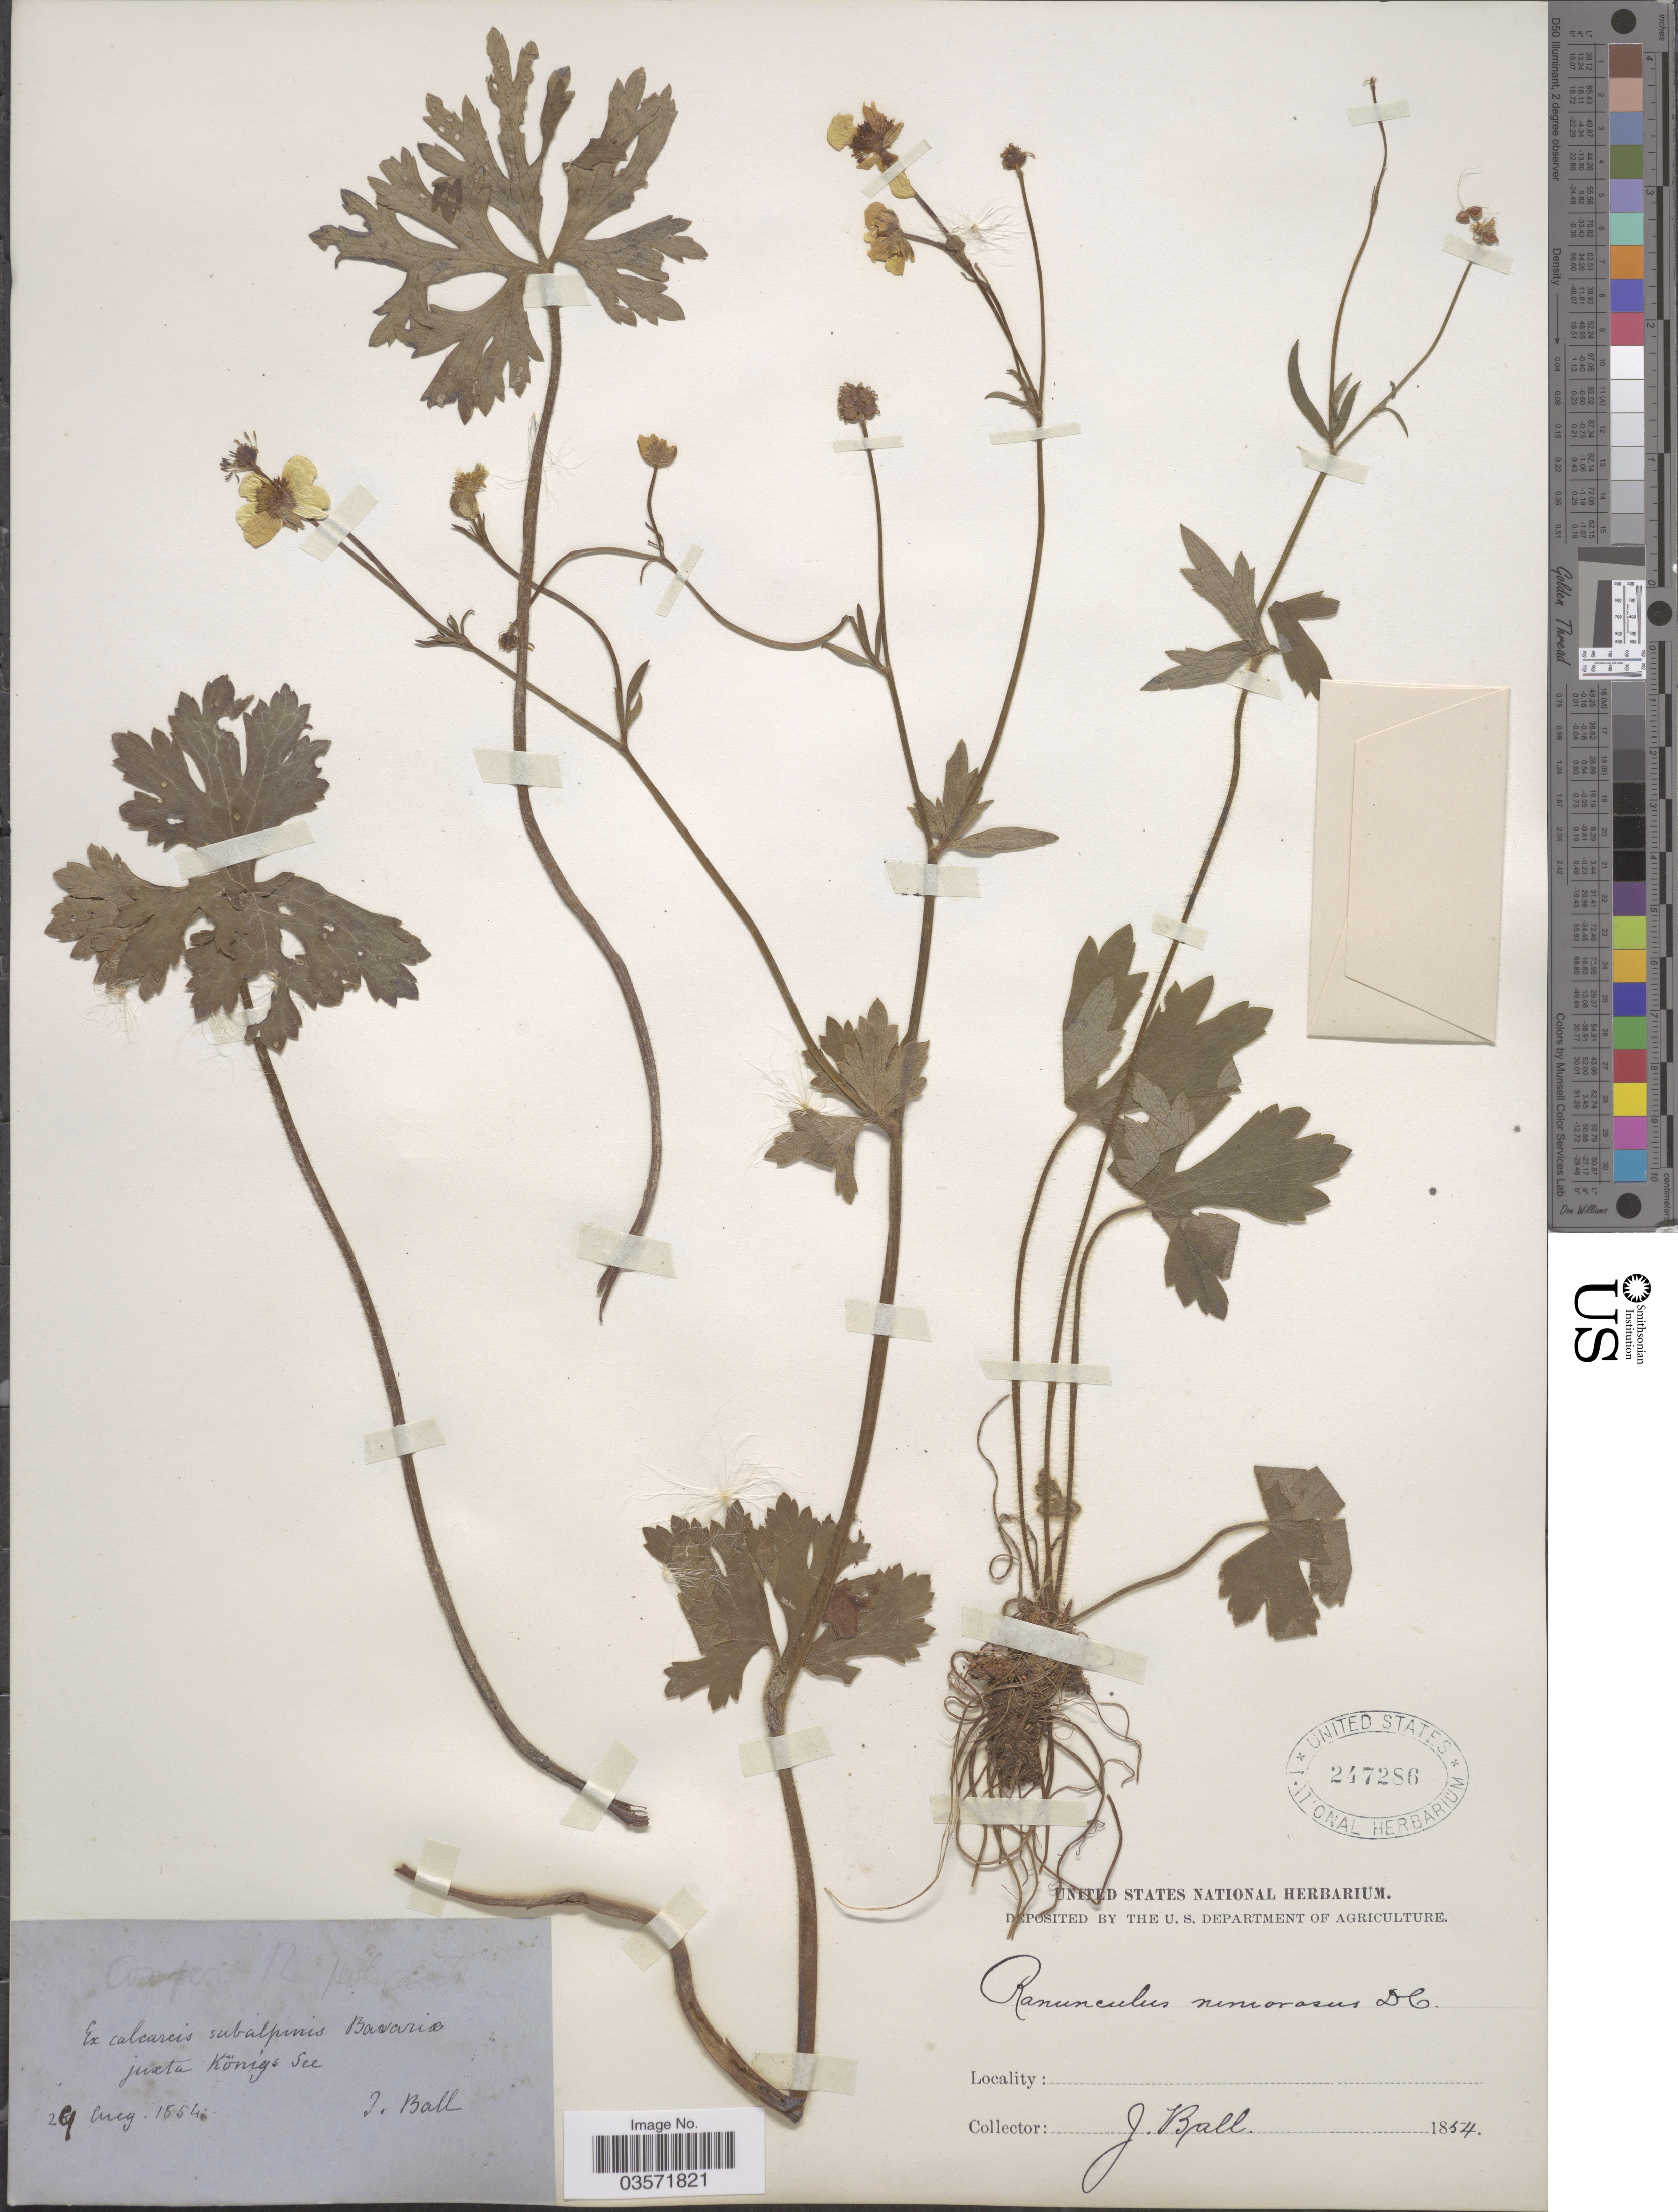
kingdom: Plantae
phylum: Tracheophyta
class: Magnoliopsida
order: Ranunculales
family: Ranunculaceae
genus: Ranunculus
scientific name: Ranunculus nemorosus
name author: DC.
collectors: J. Ball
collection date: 1854-08-29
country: Germany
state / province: Bayern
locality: Ex calcareis subalpinis Bavariæ juxta Königs See.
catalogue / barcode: US 247286